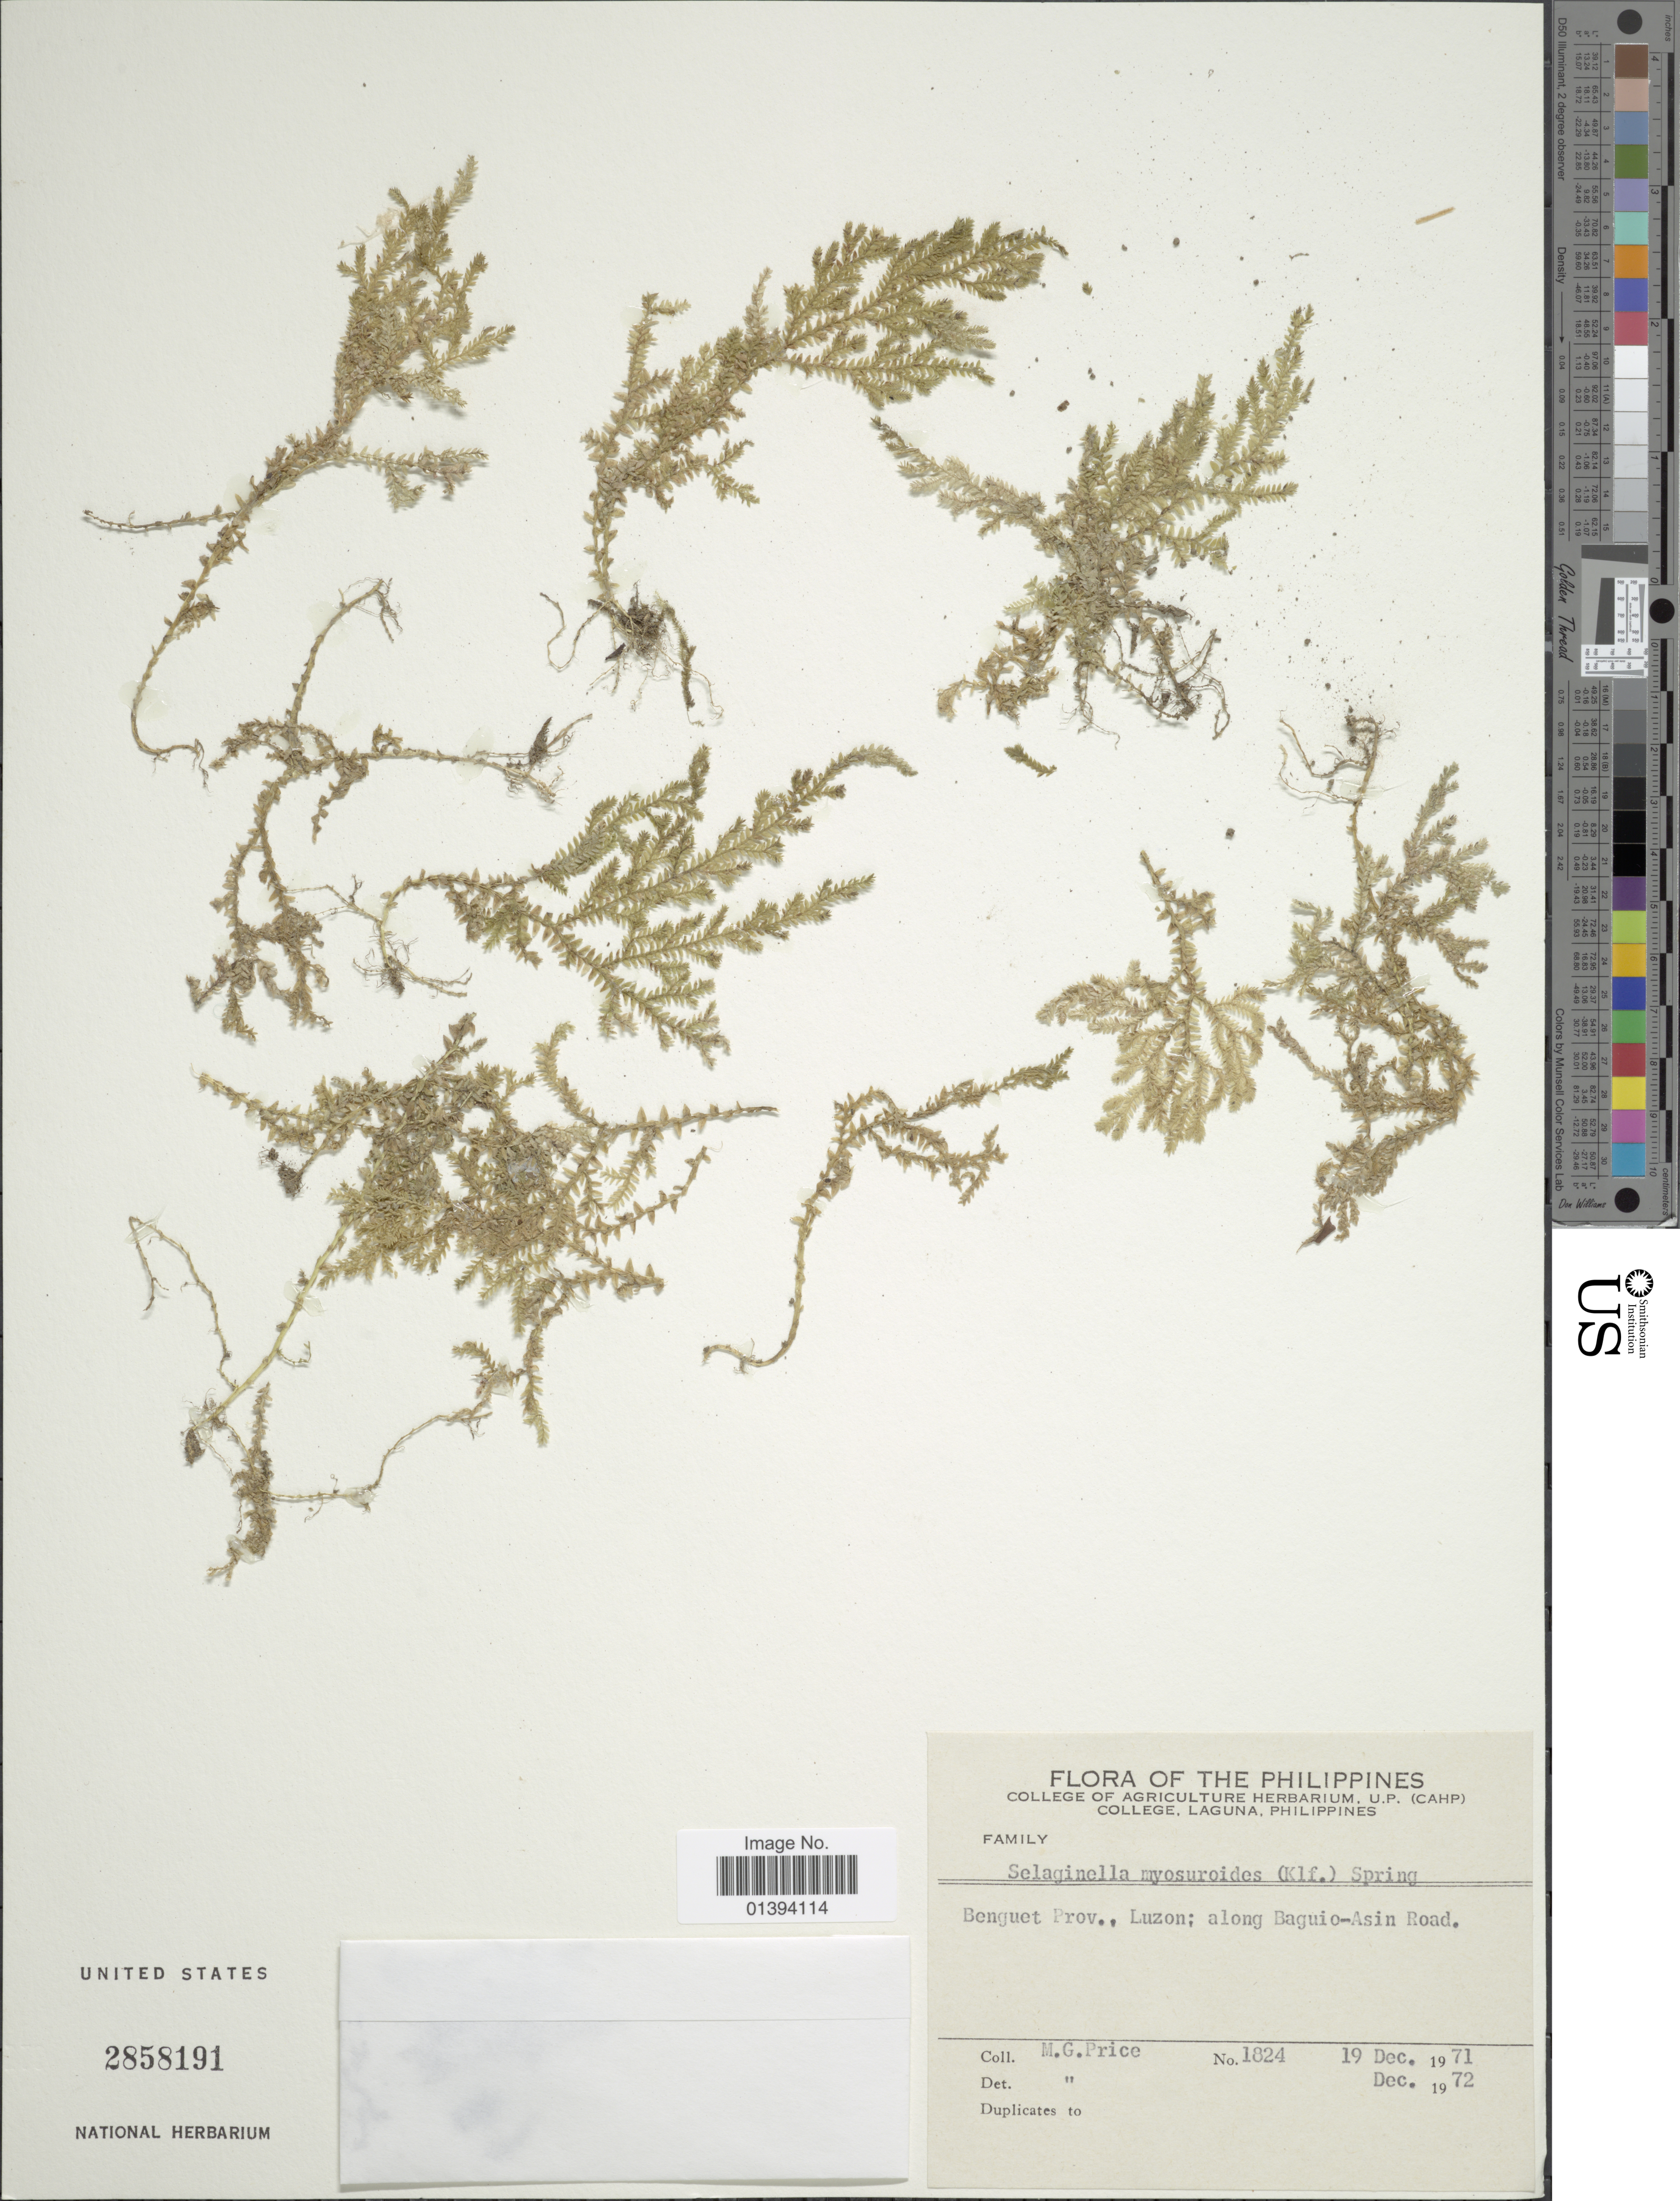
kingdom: Plantae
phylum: Tracheophyta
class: Lycopodiopsida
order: Selaginellales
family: Selaginellaceae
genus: Selaginella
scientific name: Selaginella myosuroides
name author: (Kaulf.) Spring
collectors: M. G. Price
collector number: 1824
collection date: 1971-12-19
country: Philippines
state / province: Central Luzon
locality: Benguet Prov., Luzon: along Baguio-Asin Road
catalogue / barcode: US 2858191